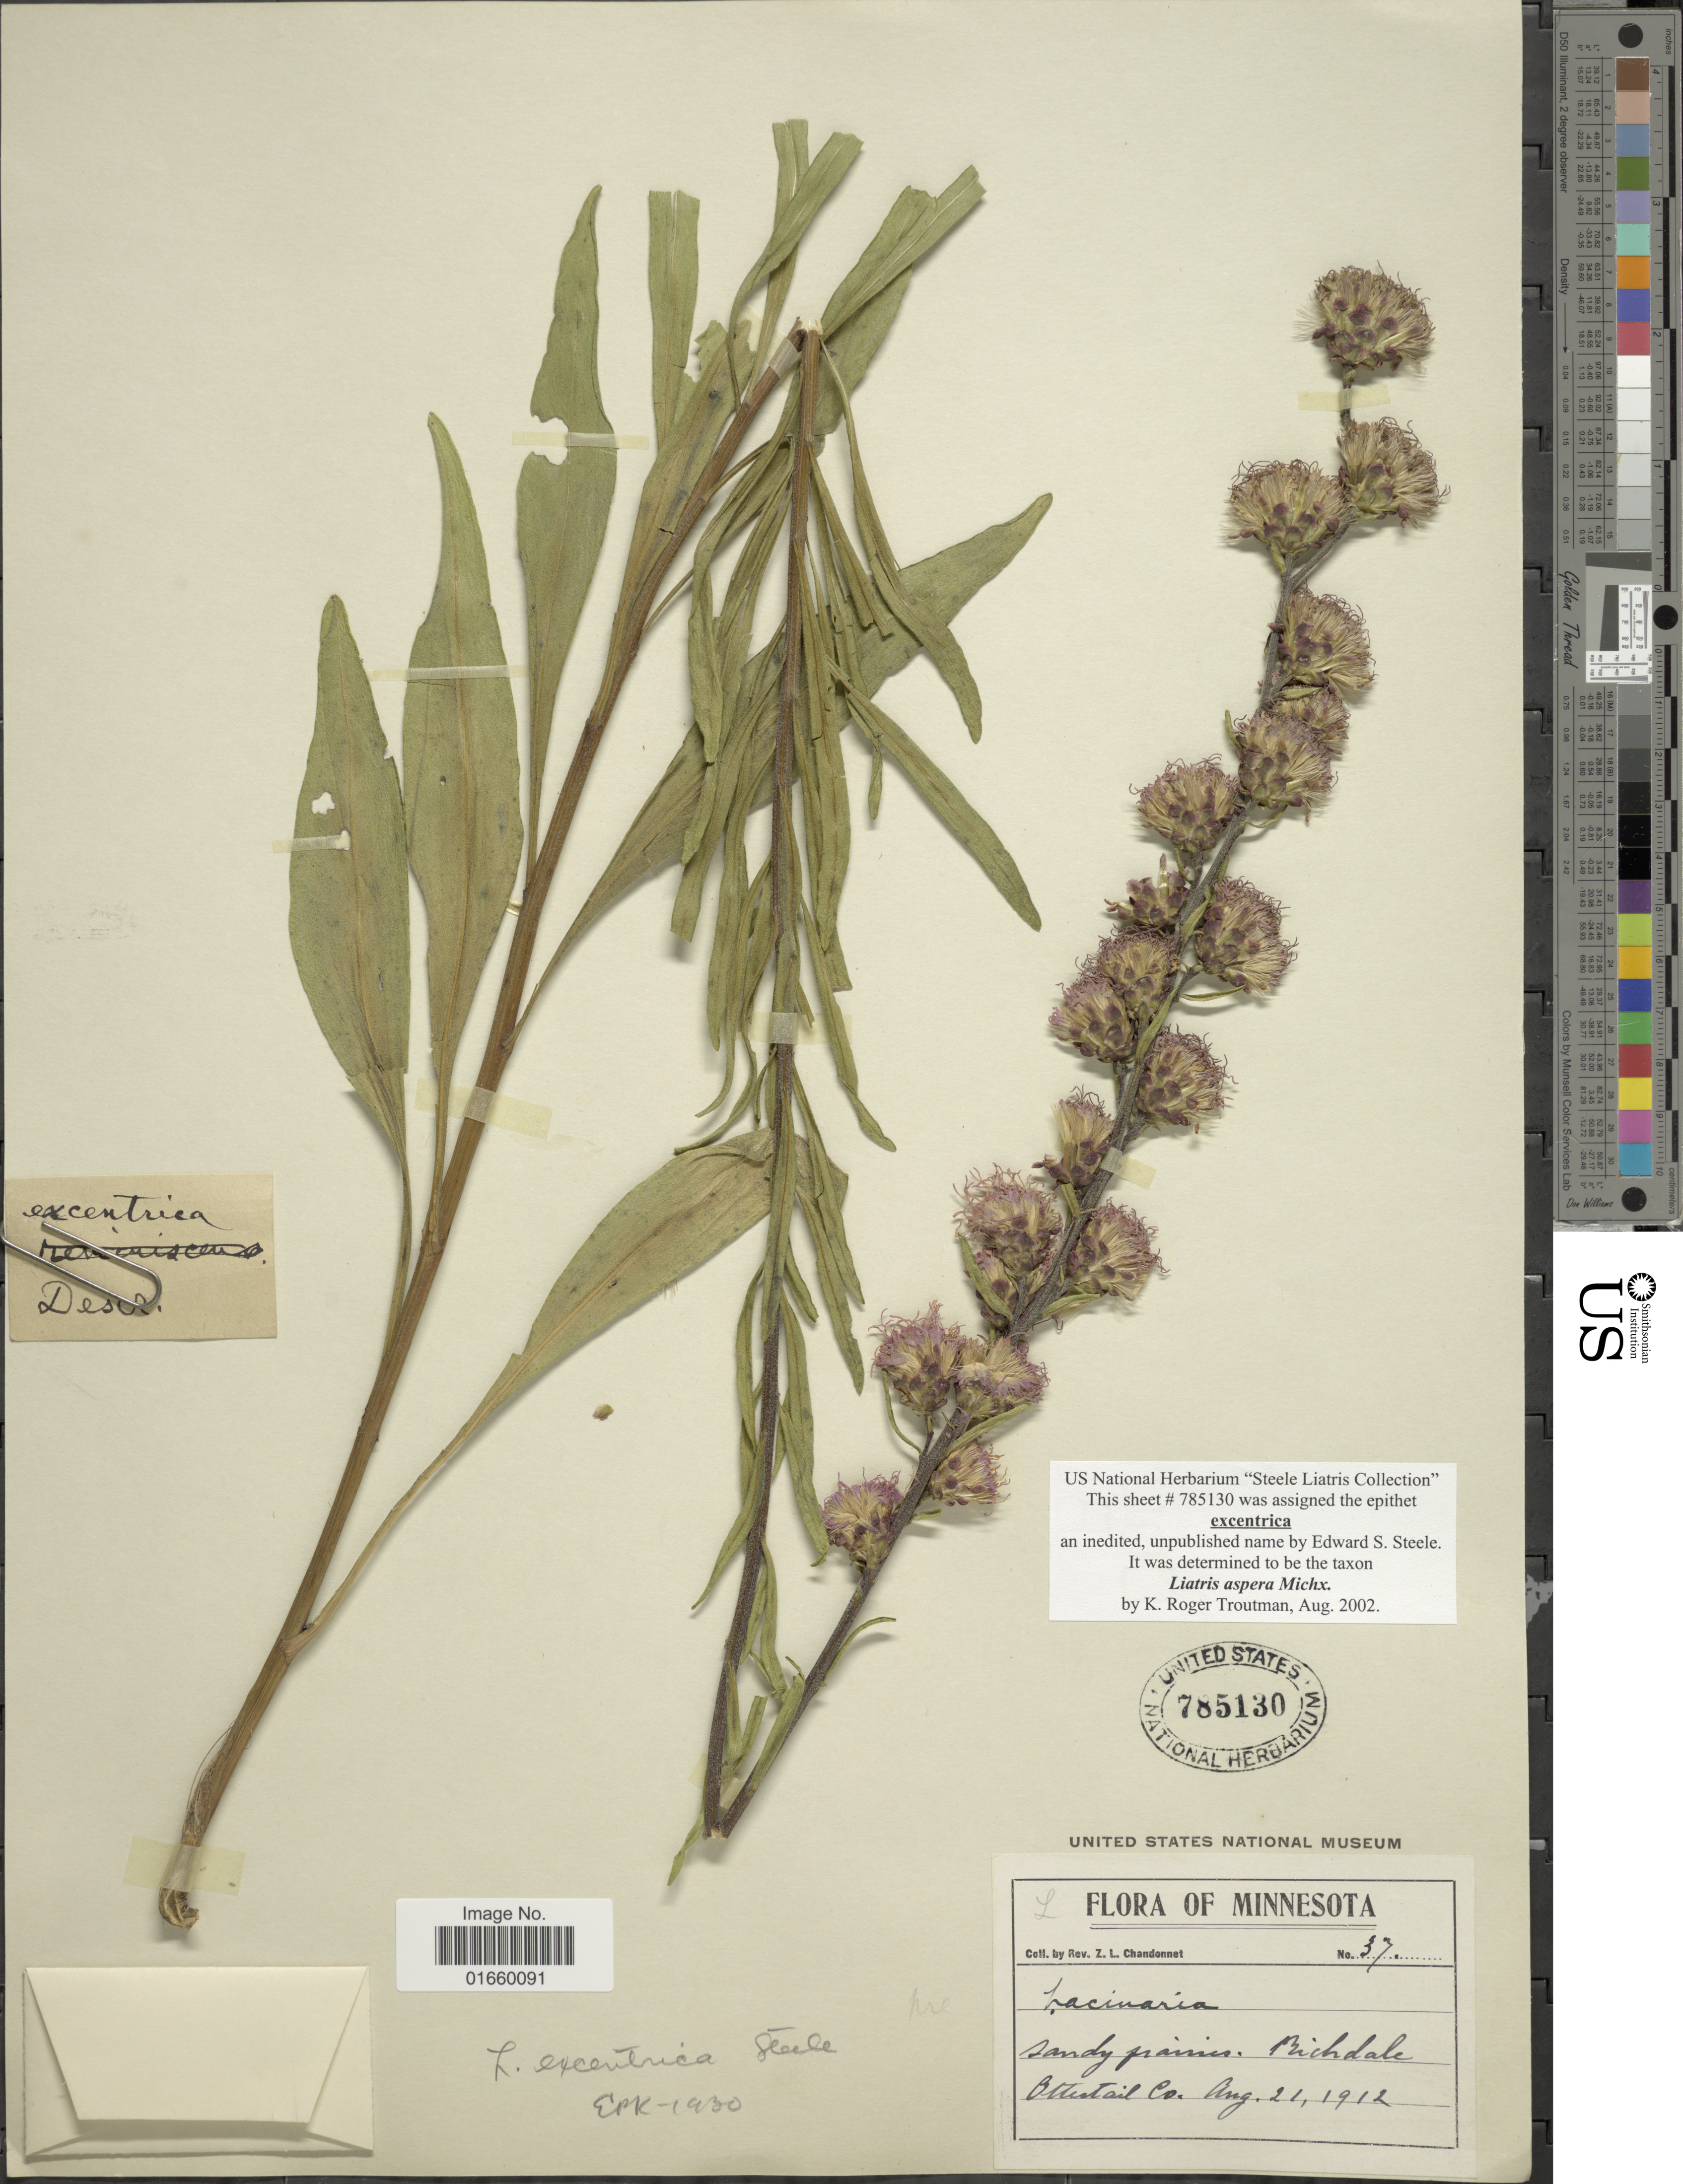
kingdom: Plantae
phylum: Tracheophyta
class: Magnoliopsida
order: Asterales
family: Asteraceae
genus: Liatris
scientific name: Liatris aspera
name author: Michx.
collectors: Z. Chandonnet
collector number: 37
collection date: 1912-08-21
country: United States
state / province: Minnesota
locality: Richdale, Otter tail Co.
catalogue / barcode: US 785130